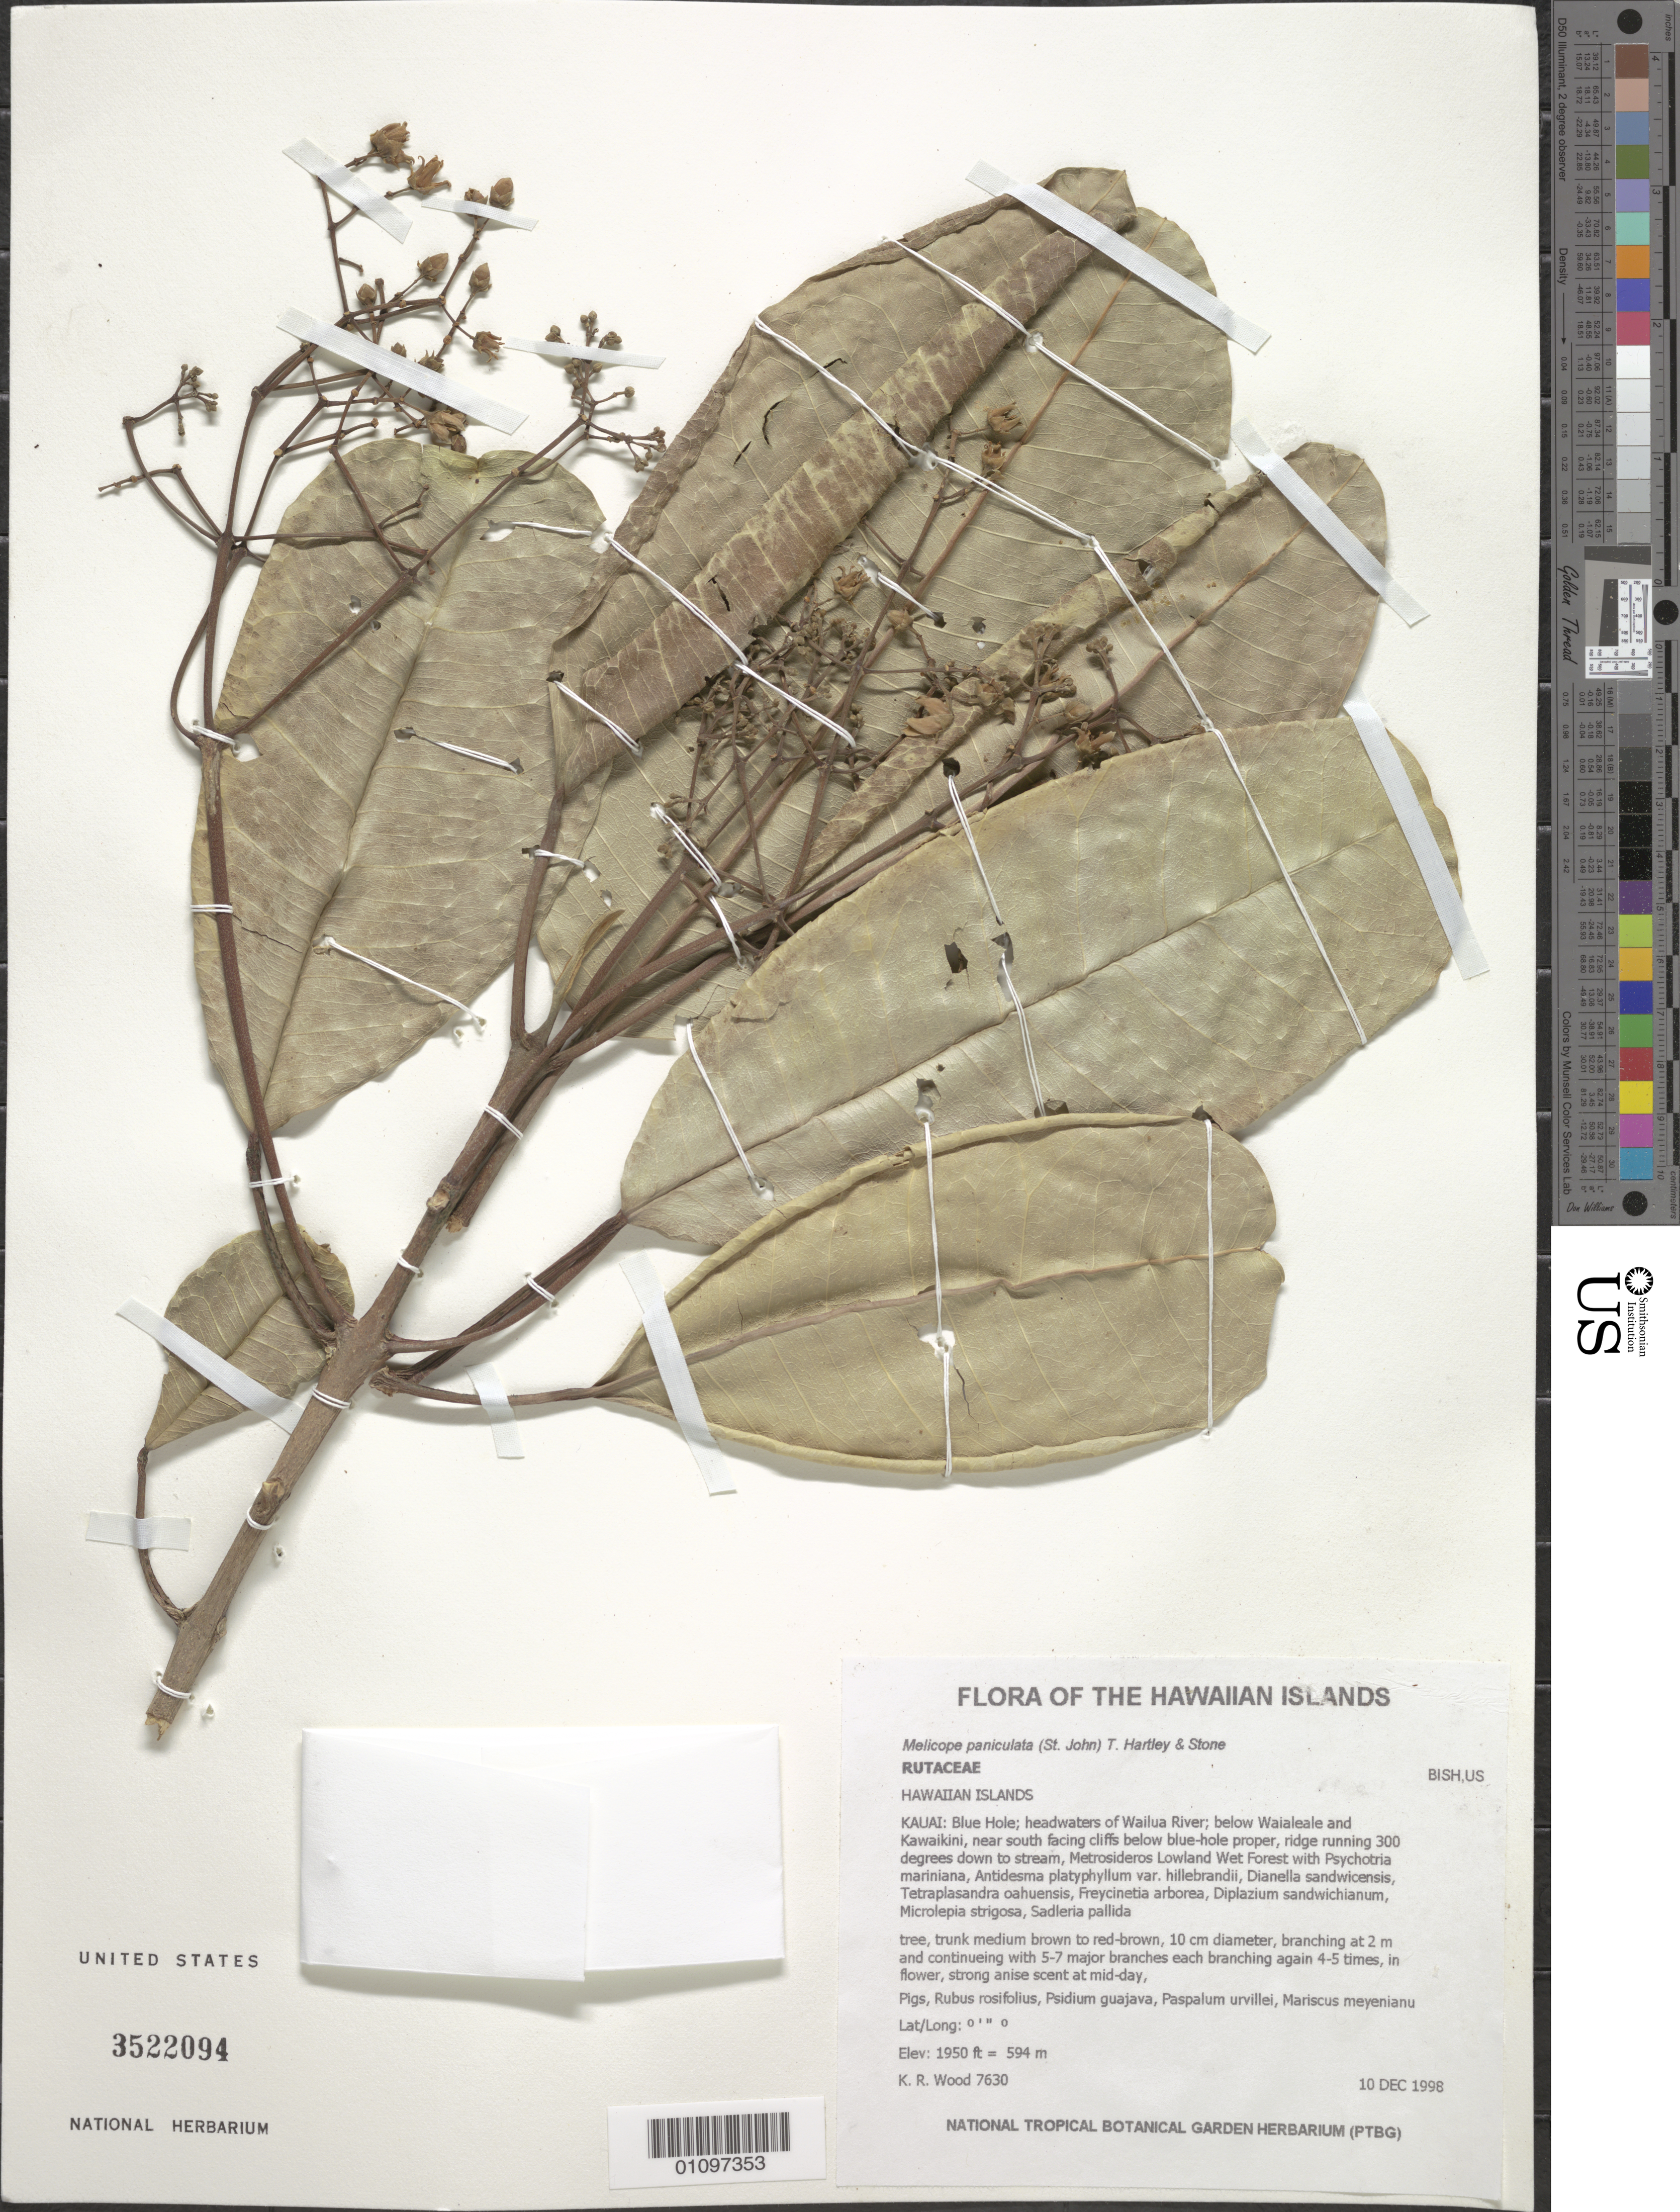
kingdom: Plantae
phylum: Tracheophyta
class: Magnoliopsida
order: Sapindales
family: Rutaceae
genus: Melicope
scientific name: Melicope paniculata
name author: (H. St. John) T.G. Hartley & B.C. Stone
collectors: K. R. Wood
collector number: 7632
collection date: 1998-12-10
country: United States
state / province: Hawaii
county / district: Kauai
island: Kaua'i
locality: Blue Hole, headwaters of Wailua River, below Waialeale and Kawaikini, near south facing cliffs below blue-hole proper, ridge running 300 degrees down to stream.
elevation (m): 594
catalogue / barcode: US 3522094